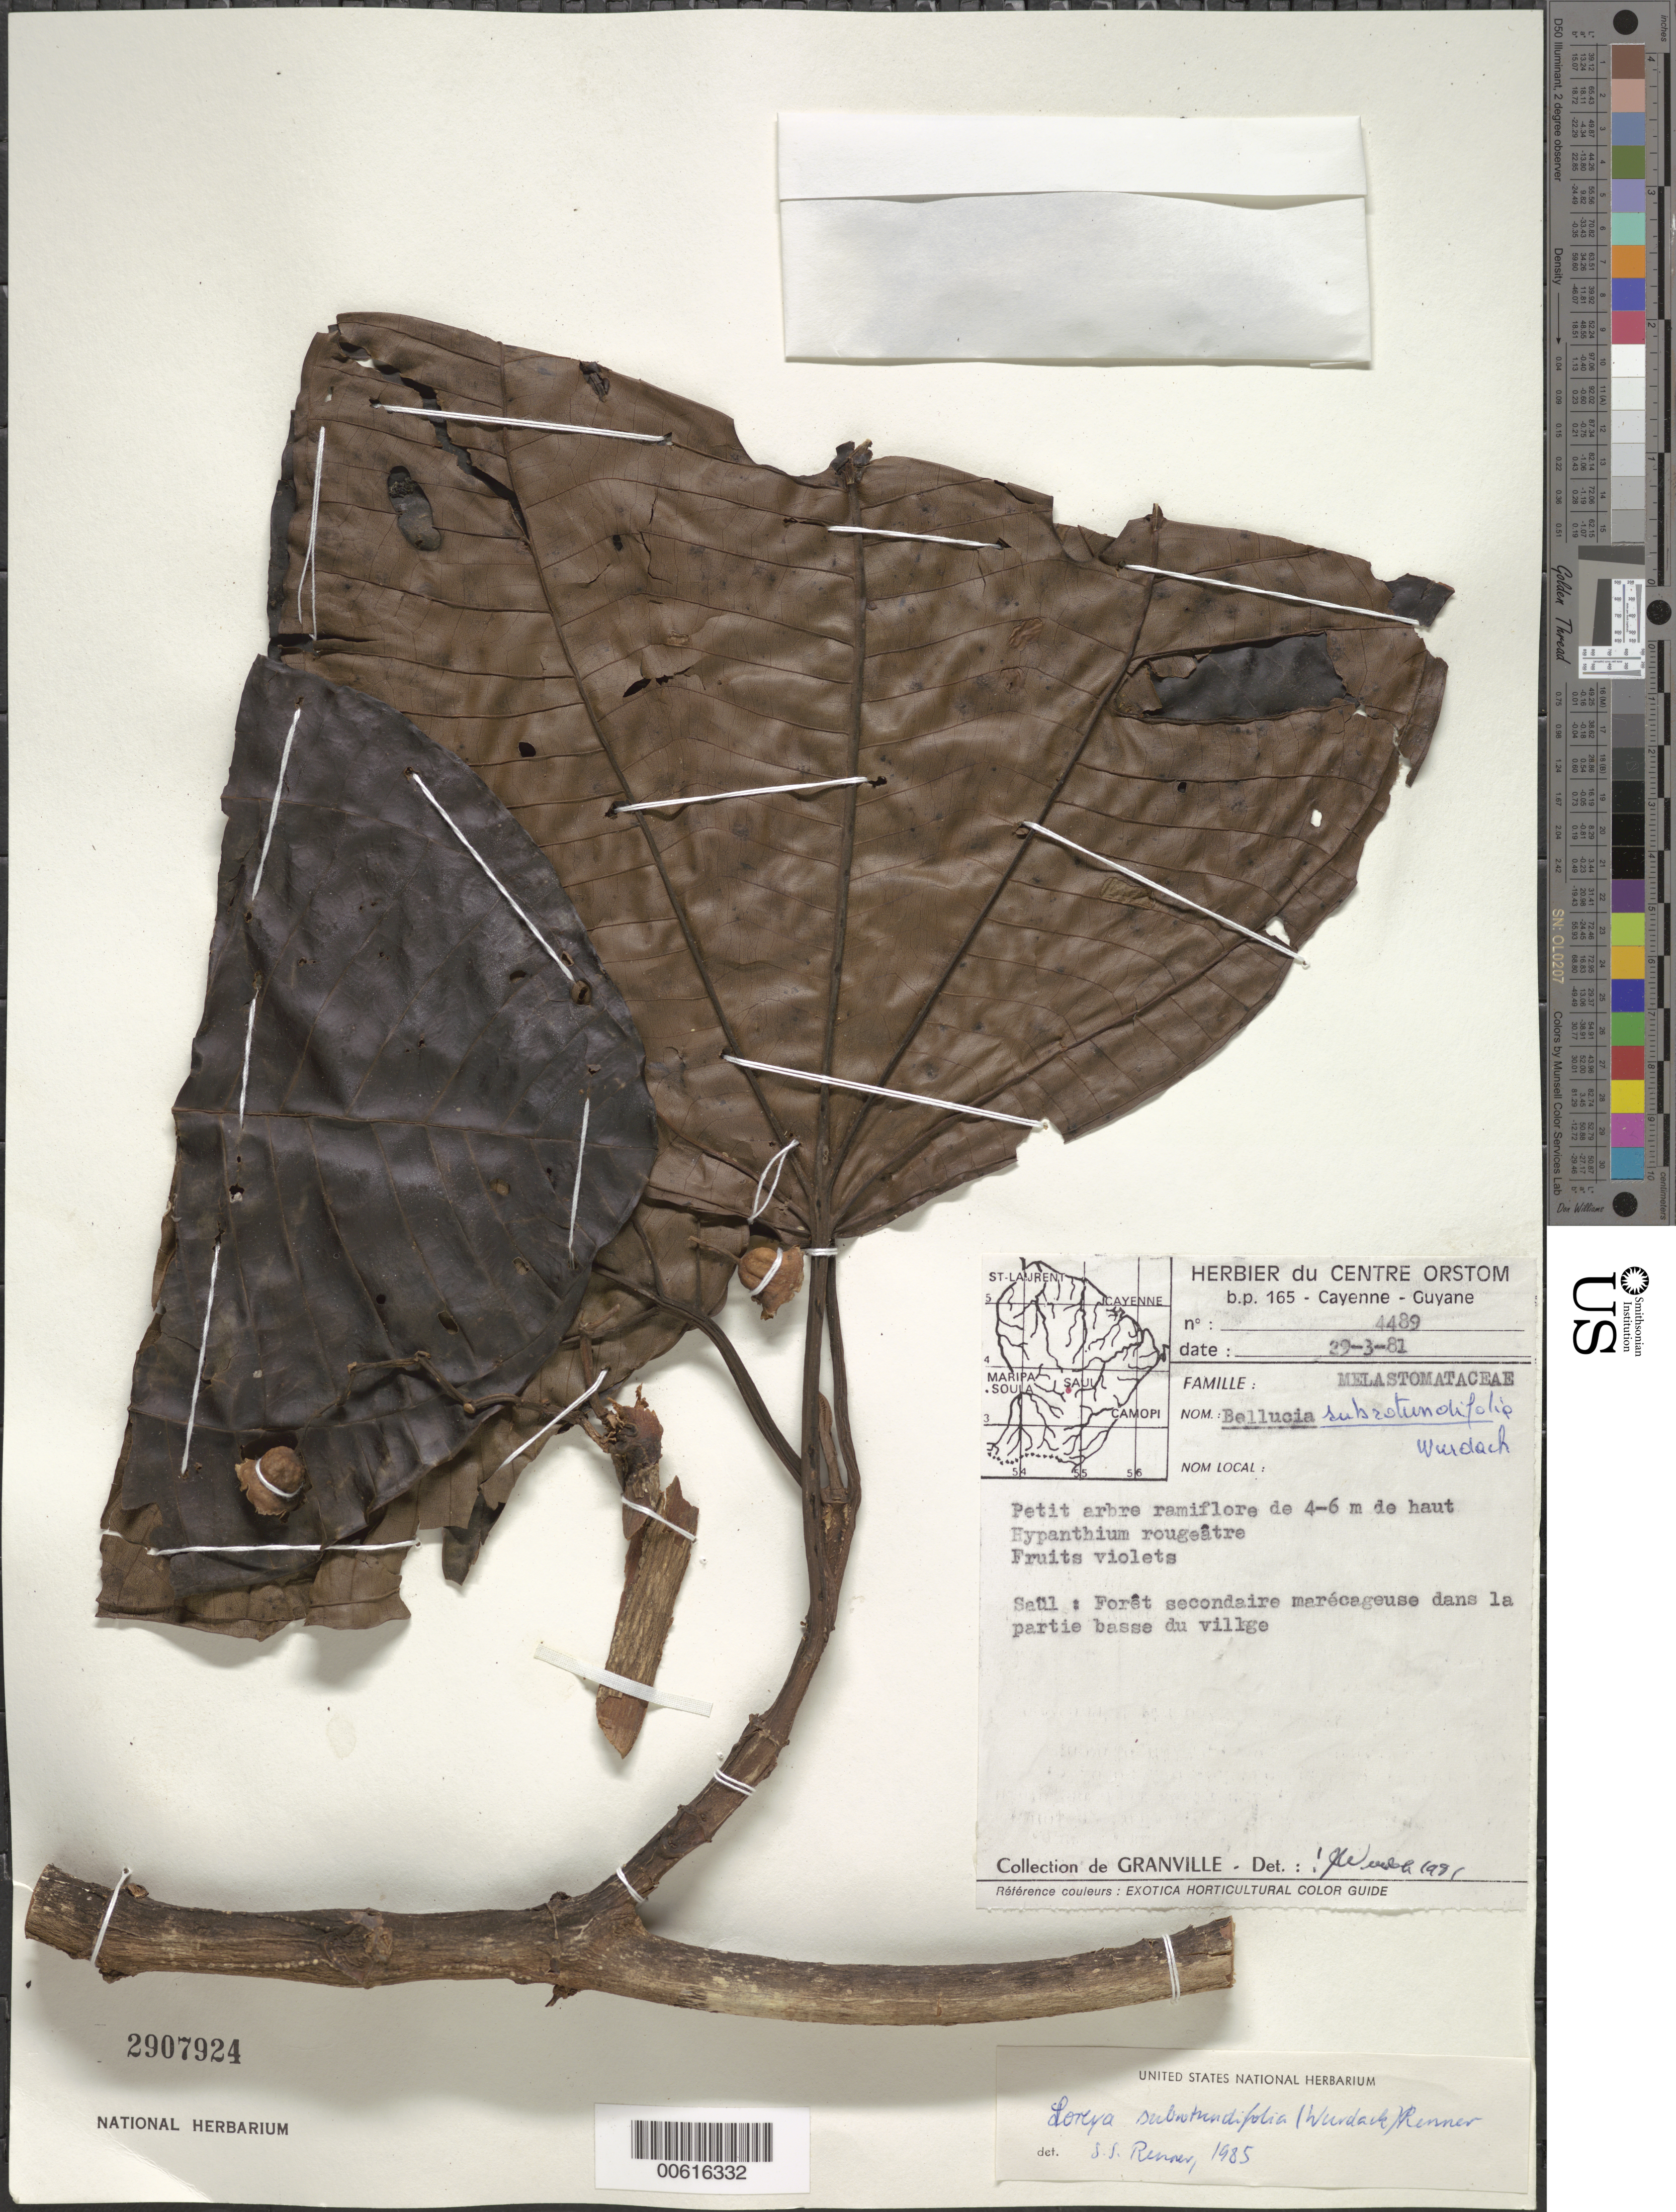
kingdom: Plantae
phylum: Tracheophyta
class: Magnoliopsida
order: Myrtales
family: Melastomataceae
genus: Bellucia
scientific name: Bellucia subrotundifolia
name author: Wurdack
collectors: J.-J. de Granville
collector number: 4489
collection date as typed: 29-Mar-81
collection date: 1981-03-29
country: French Guiana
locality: Saül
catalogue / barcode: US 2907924